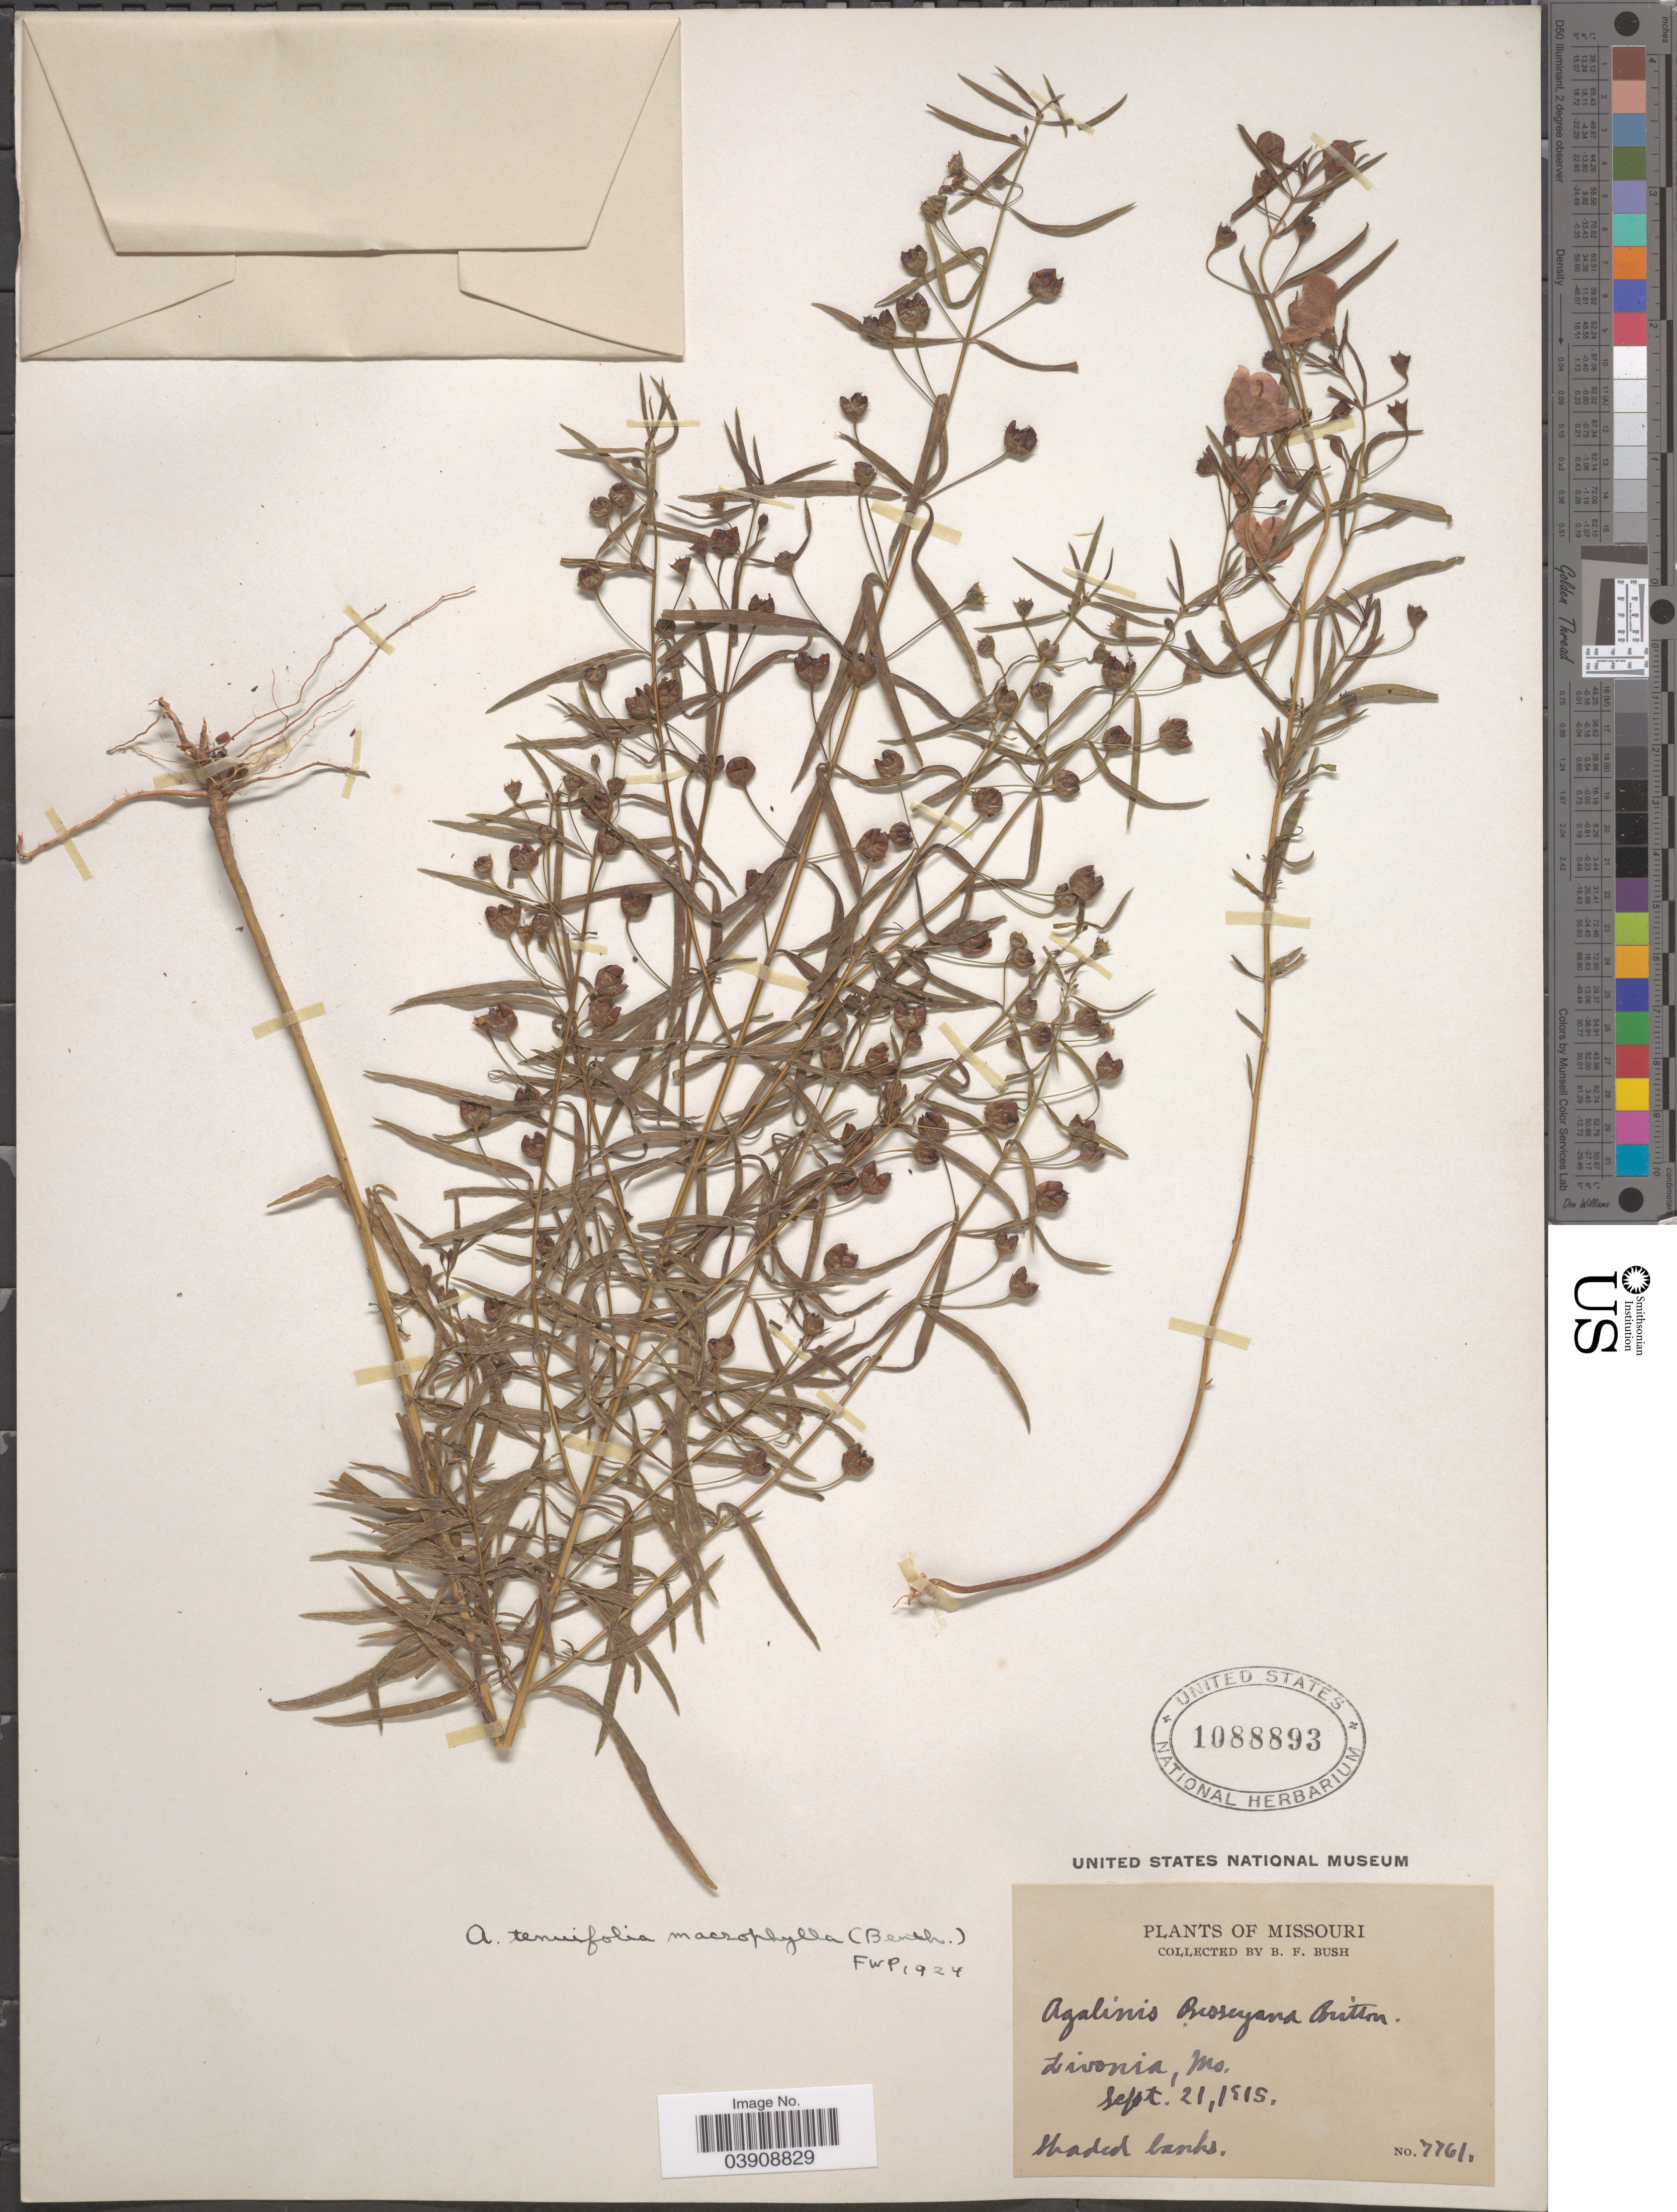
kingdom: Plantae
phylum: Tracheophyta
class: Magnoliopsida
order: Lamiales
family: Orobanchaceae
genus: Agalinis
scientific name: Agalinis tenuifolia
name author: (Vahl) Raf.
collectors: B. F. Bush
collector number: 7761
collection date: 1915-09-21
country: United States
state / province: Missouri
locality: Livonia.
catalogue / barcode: US 1088893